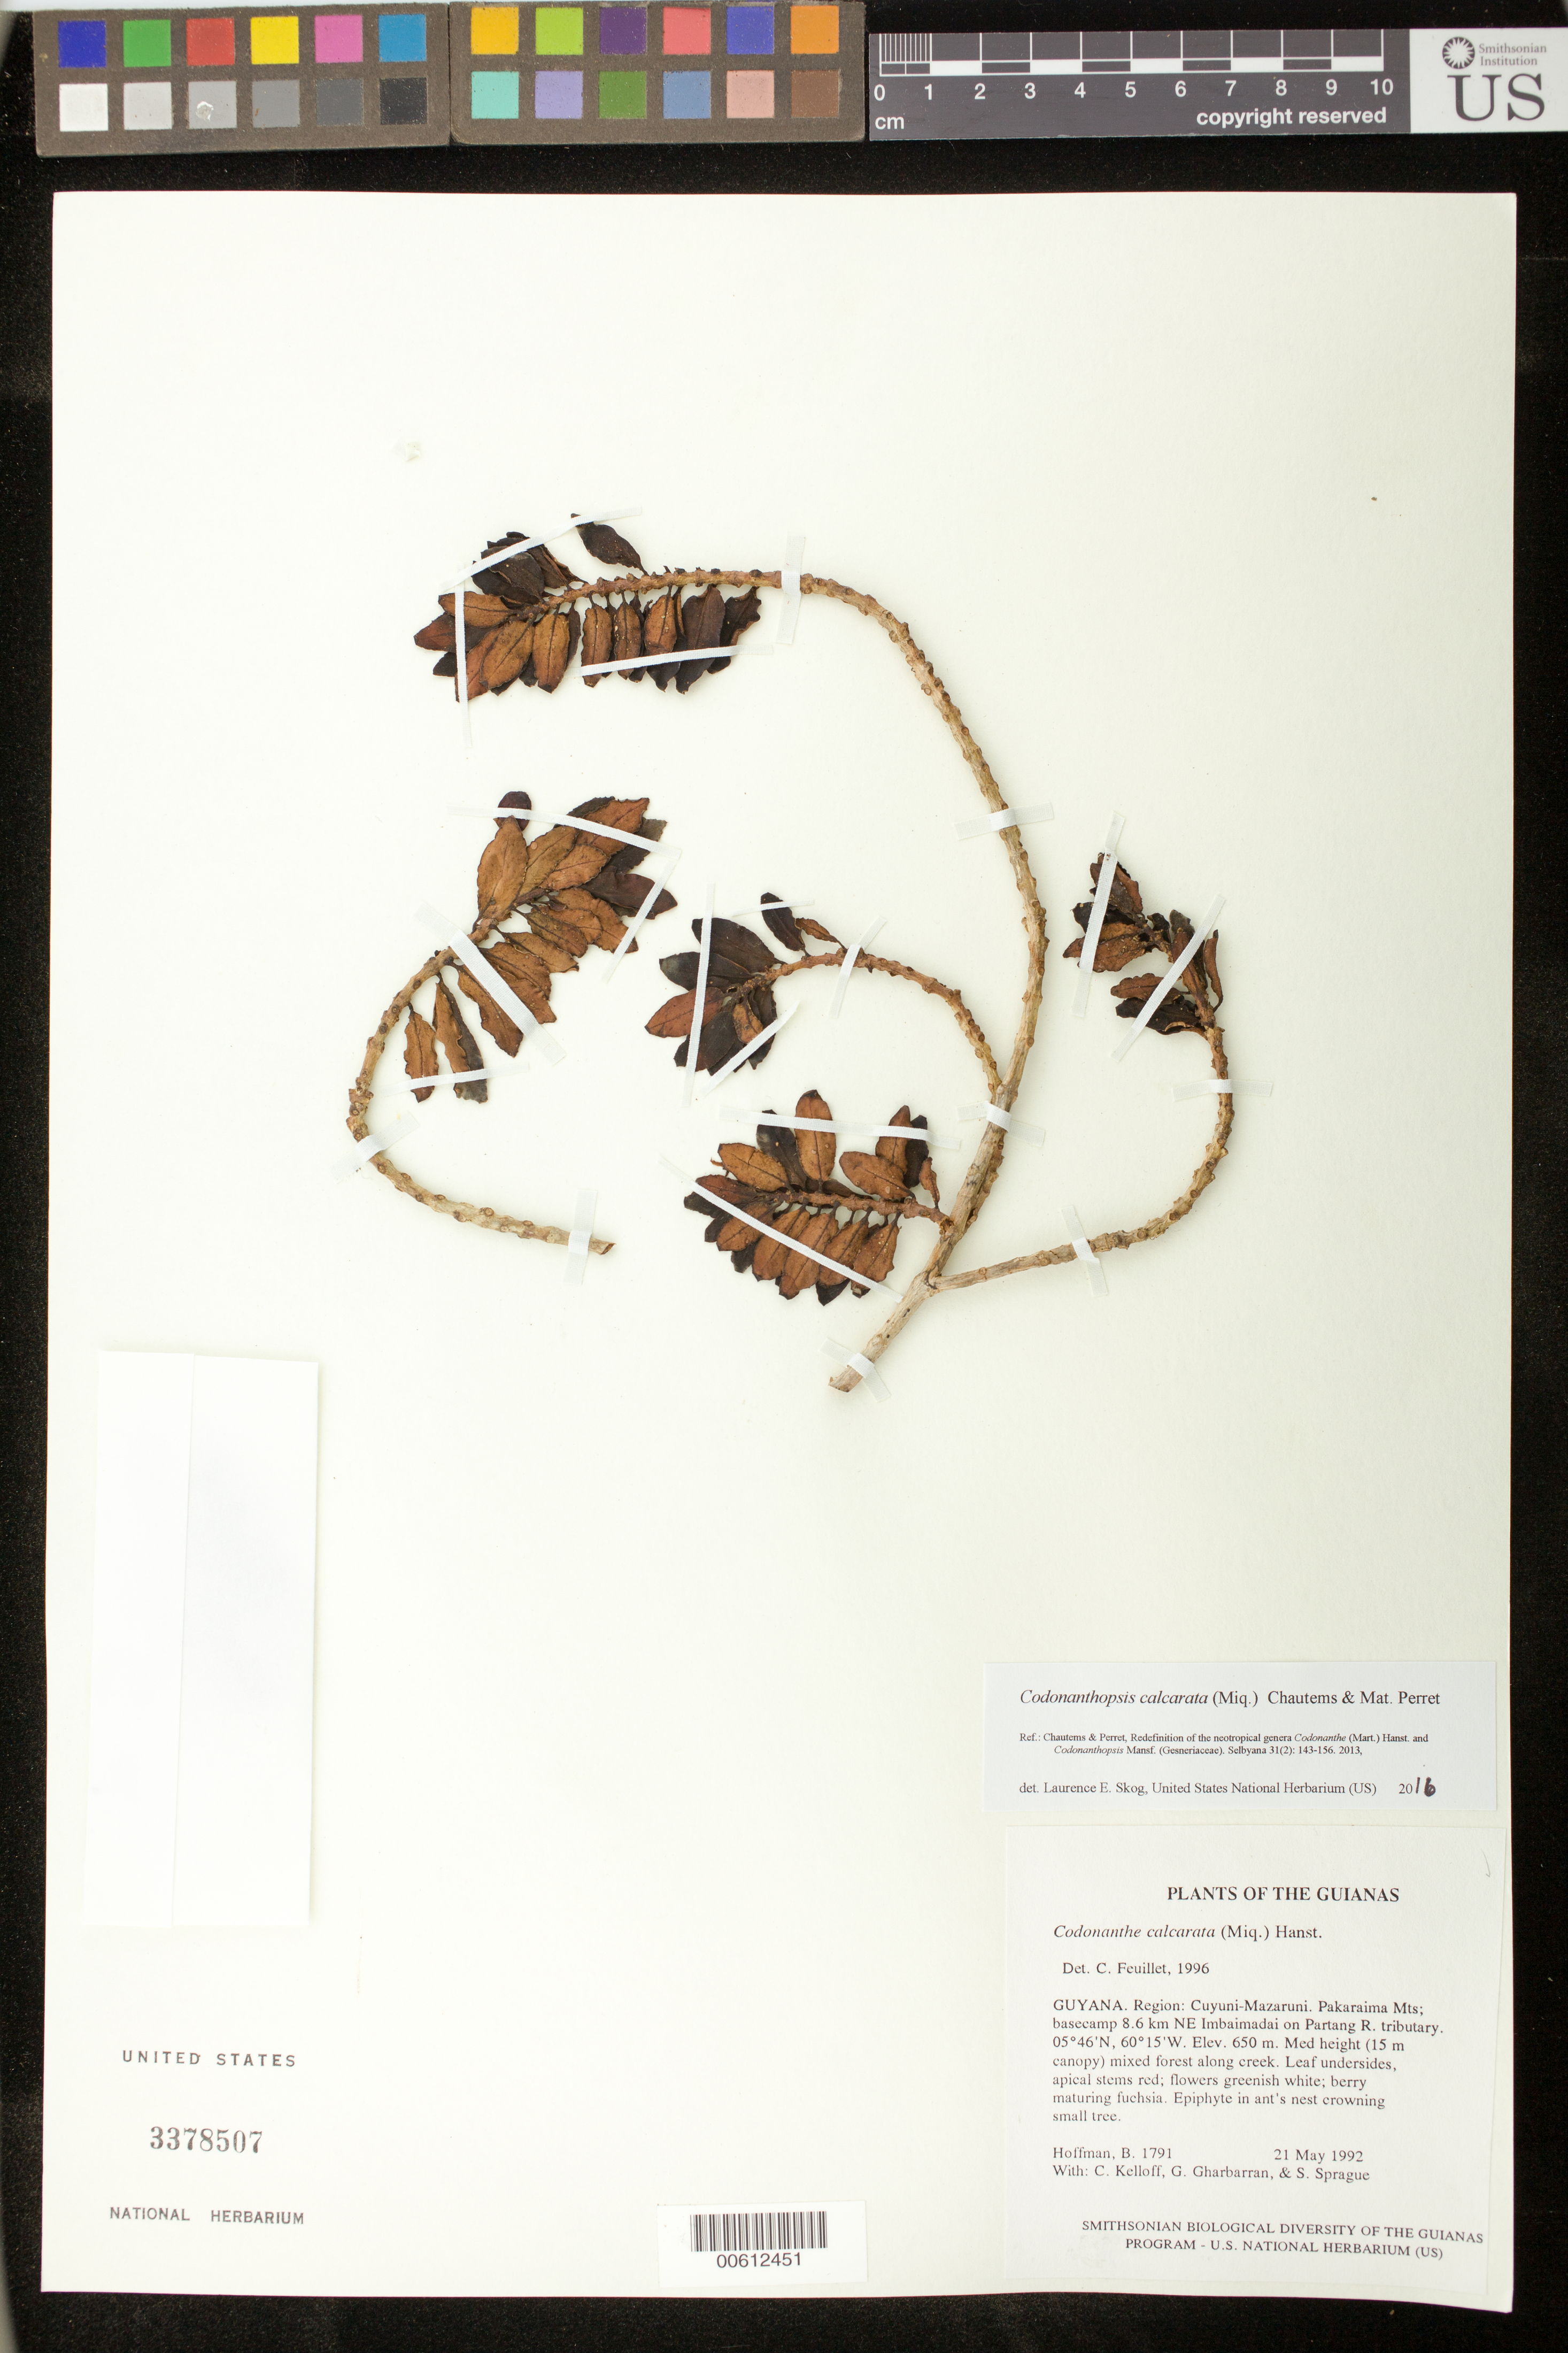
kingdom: Plantae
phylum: Tracheophyta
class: Magnoliopsida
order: Lamiales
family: Gesneriaceae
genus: Codonanthopsis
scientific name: Codonanthopsis calcarata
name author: (Miq.) Chautems & Mat.Perret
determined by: Skog, Laurence E.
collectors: B. Hoffman, C. L. Kelloff, G. Gharbarran & S. Sprague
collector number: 1791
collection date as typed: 21 May 1992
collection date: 1992-05-21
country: Guyana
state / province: Cuyuni-Mazaruni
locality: Pakaraima Mts.; basecamp 8.6 km NE Imbaimadai on Partang R. tributary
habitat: Med. height (15 m canopy) mixed forest along creek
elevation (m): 650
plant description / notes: US Note: "Duplicate distribution not recorded at time of distribution - this is an educated guess as to where they went."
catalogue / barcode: US 3378507